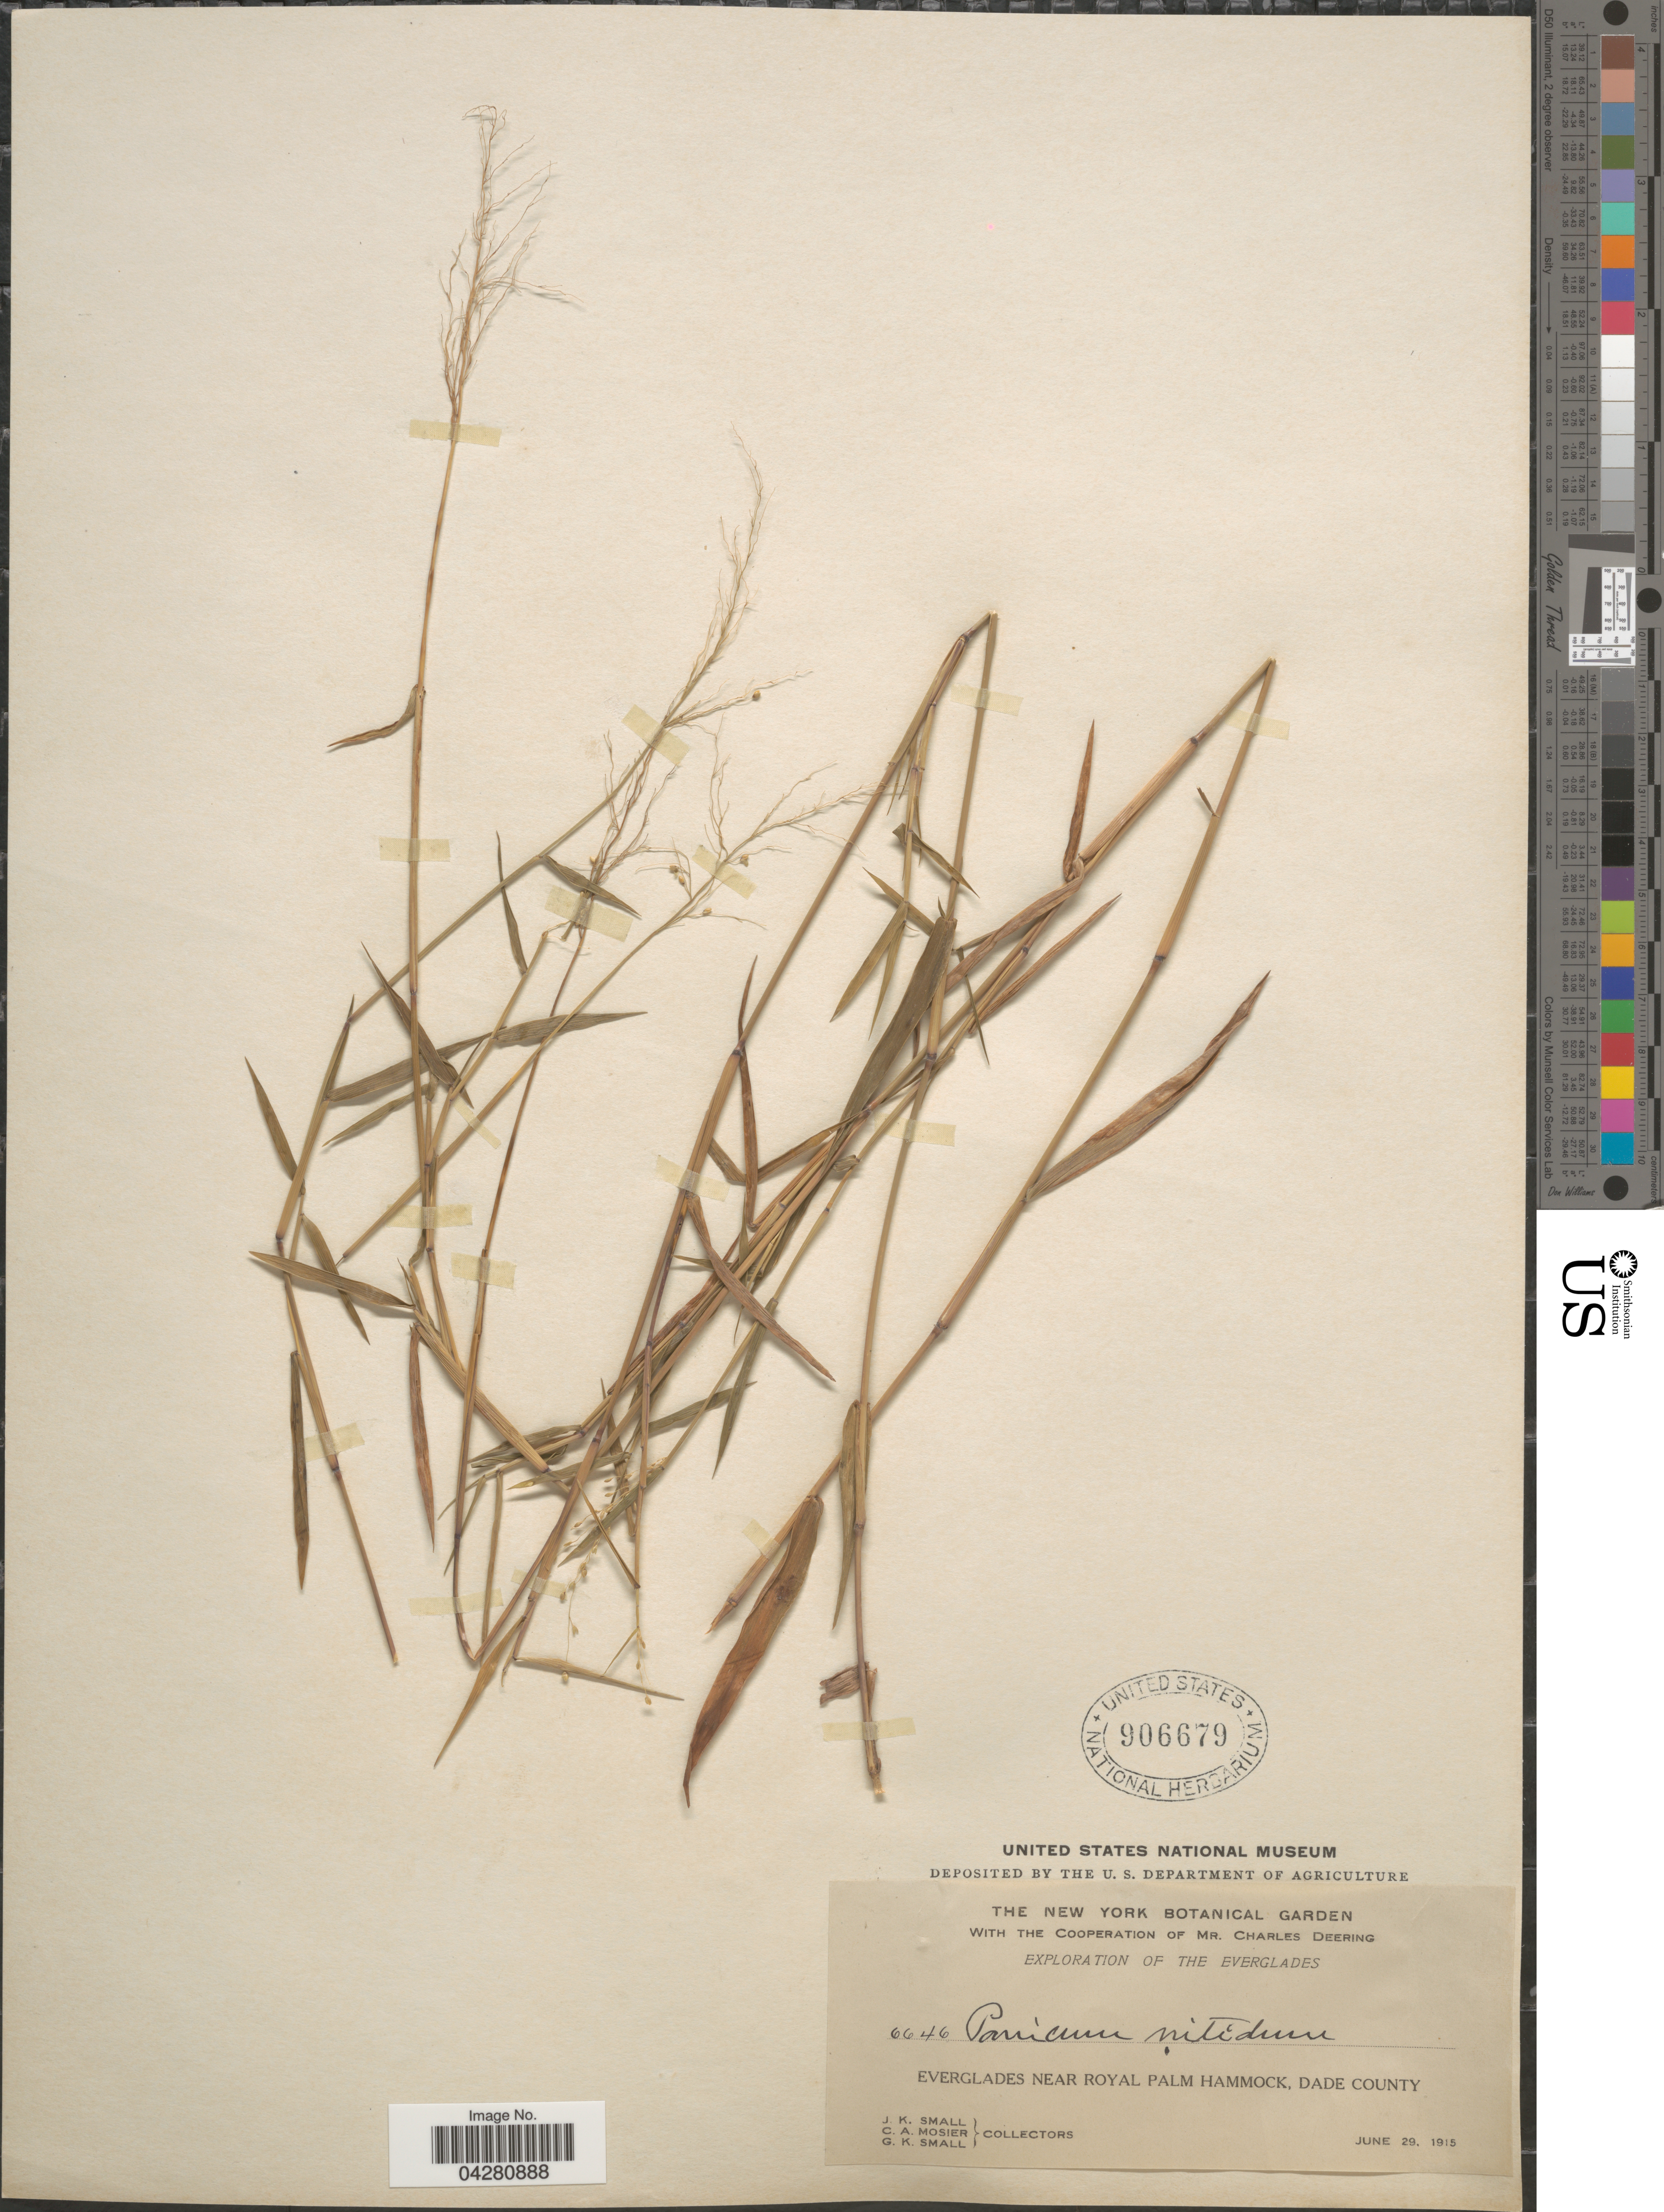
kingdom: Plantae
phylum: Tracheophyta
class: Liliopsida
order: Poales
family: Poaceae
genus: Dichanthelium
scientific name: Dichanthelium dichotomum var. dichotomum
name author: (L.) Gould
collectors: J. K. Small, C. A. Mosier & G. K. Small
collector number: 6646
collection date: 1915-06-29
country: United States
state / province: Florida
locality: Exploration of The Everglades. Everglades near Royal Palm Hammock, Dade County.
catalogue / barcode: US 906679